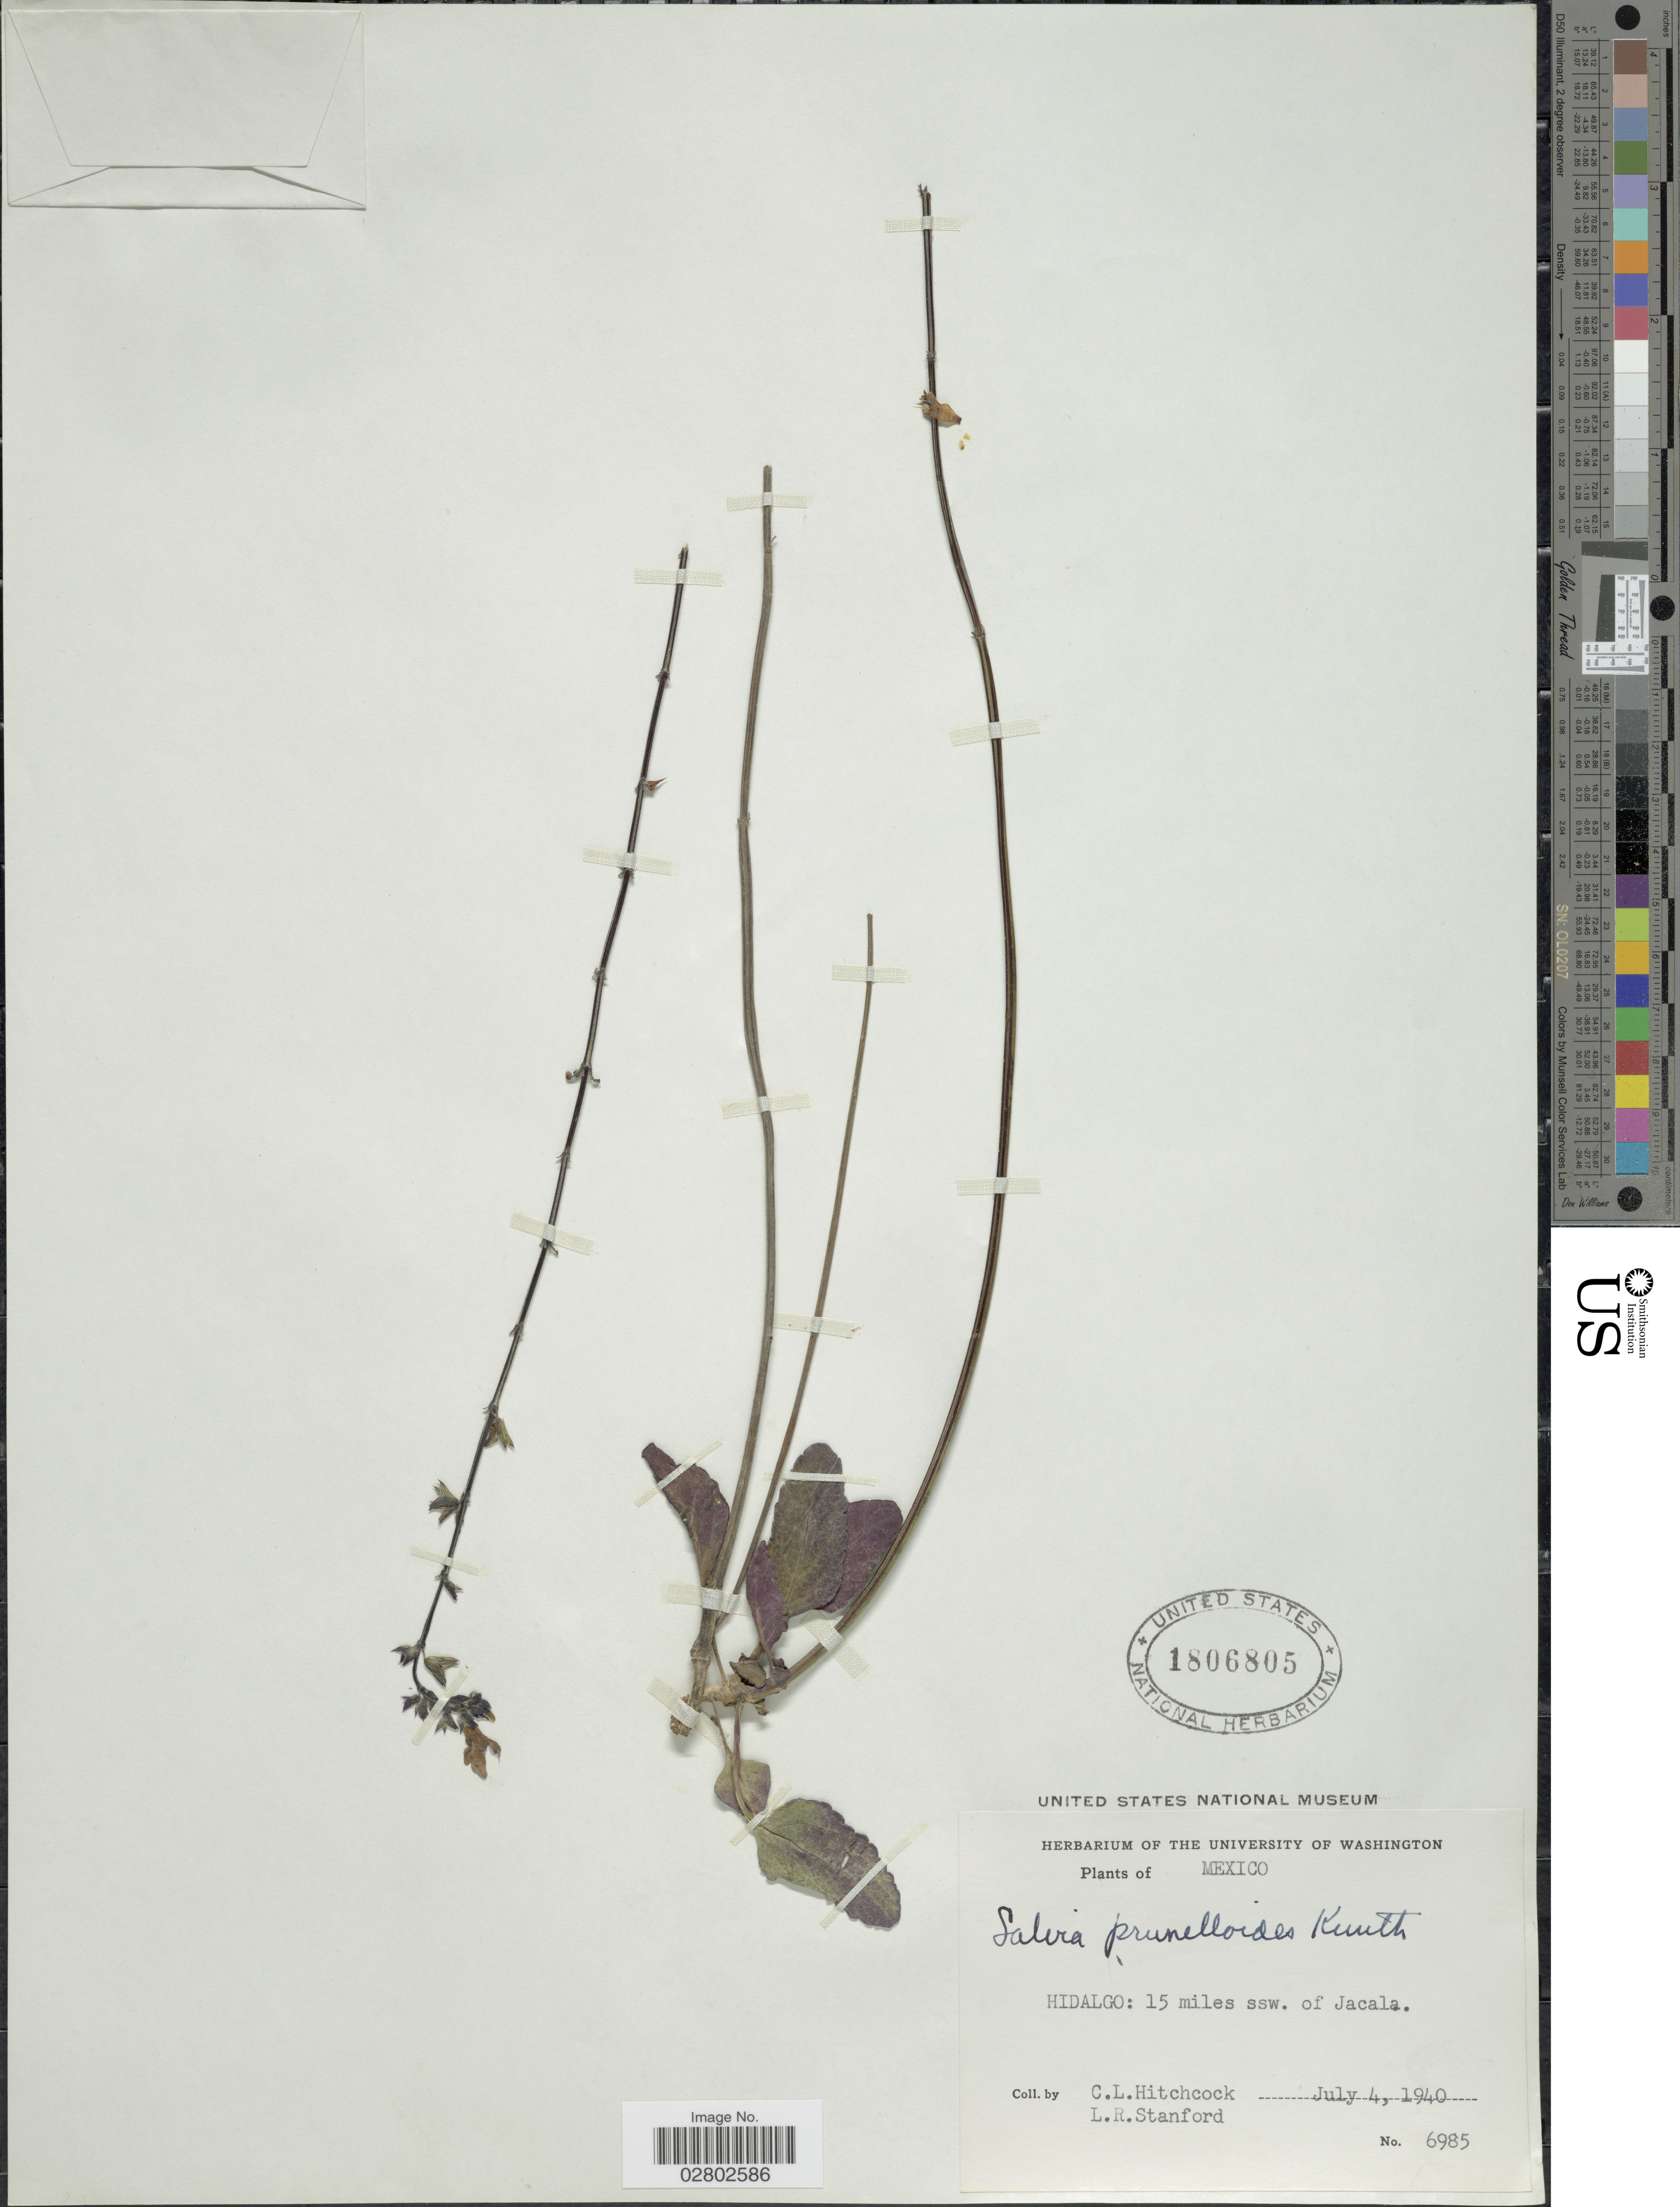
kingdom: Plantae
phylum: Tracheophyta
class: Magnoliopsida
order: Lamiales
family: Lamiaceae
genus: Salvia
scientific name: Salvia prunelloides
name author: Kunth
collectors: C. L. Hitchcock & L. R. Stanford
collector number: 6985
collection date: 1940-07-04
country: Mexico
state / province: Hidalgo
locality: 15 miles ssw. of Jacala.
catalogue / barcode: US 1806805